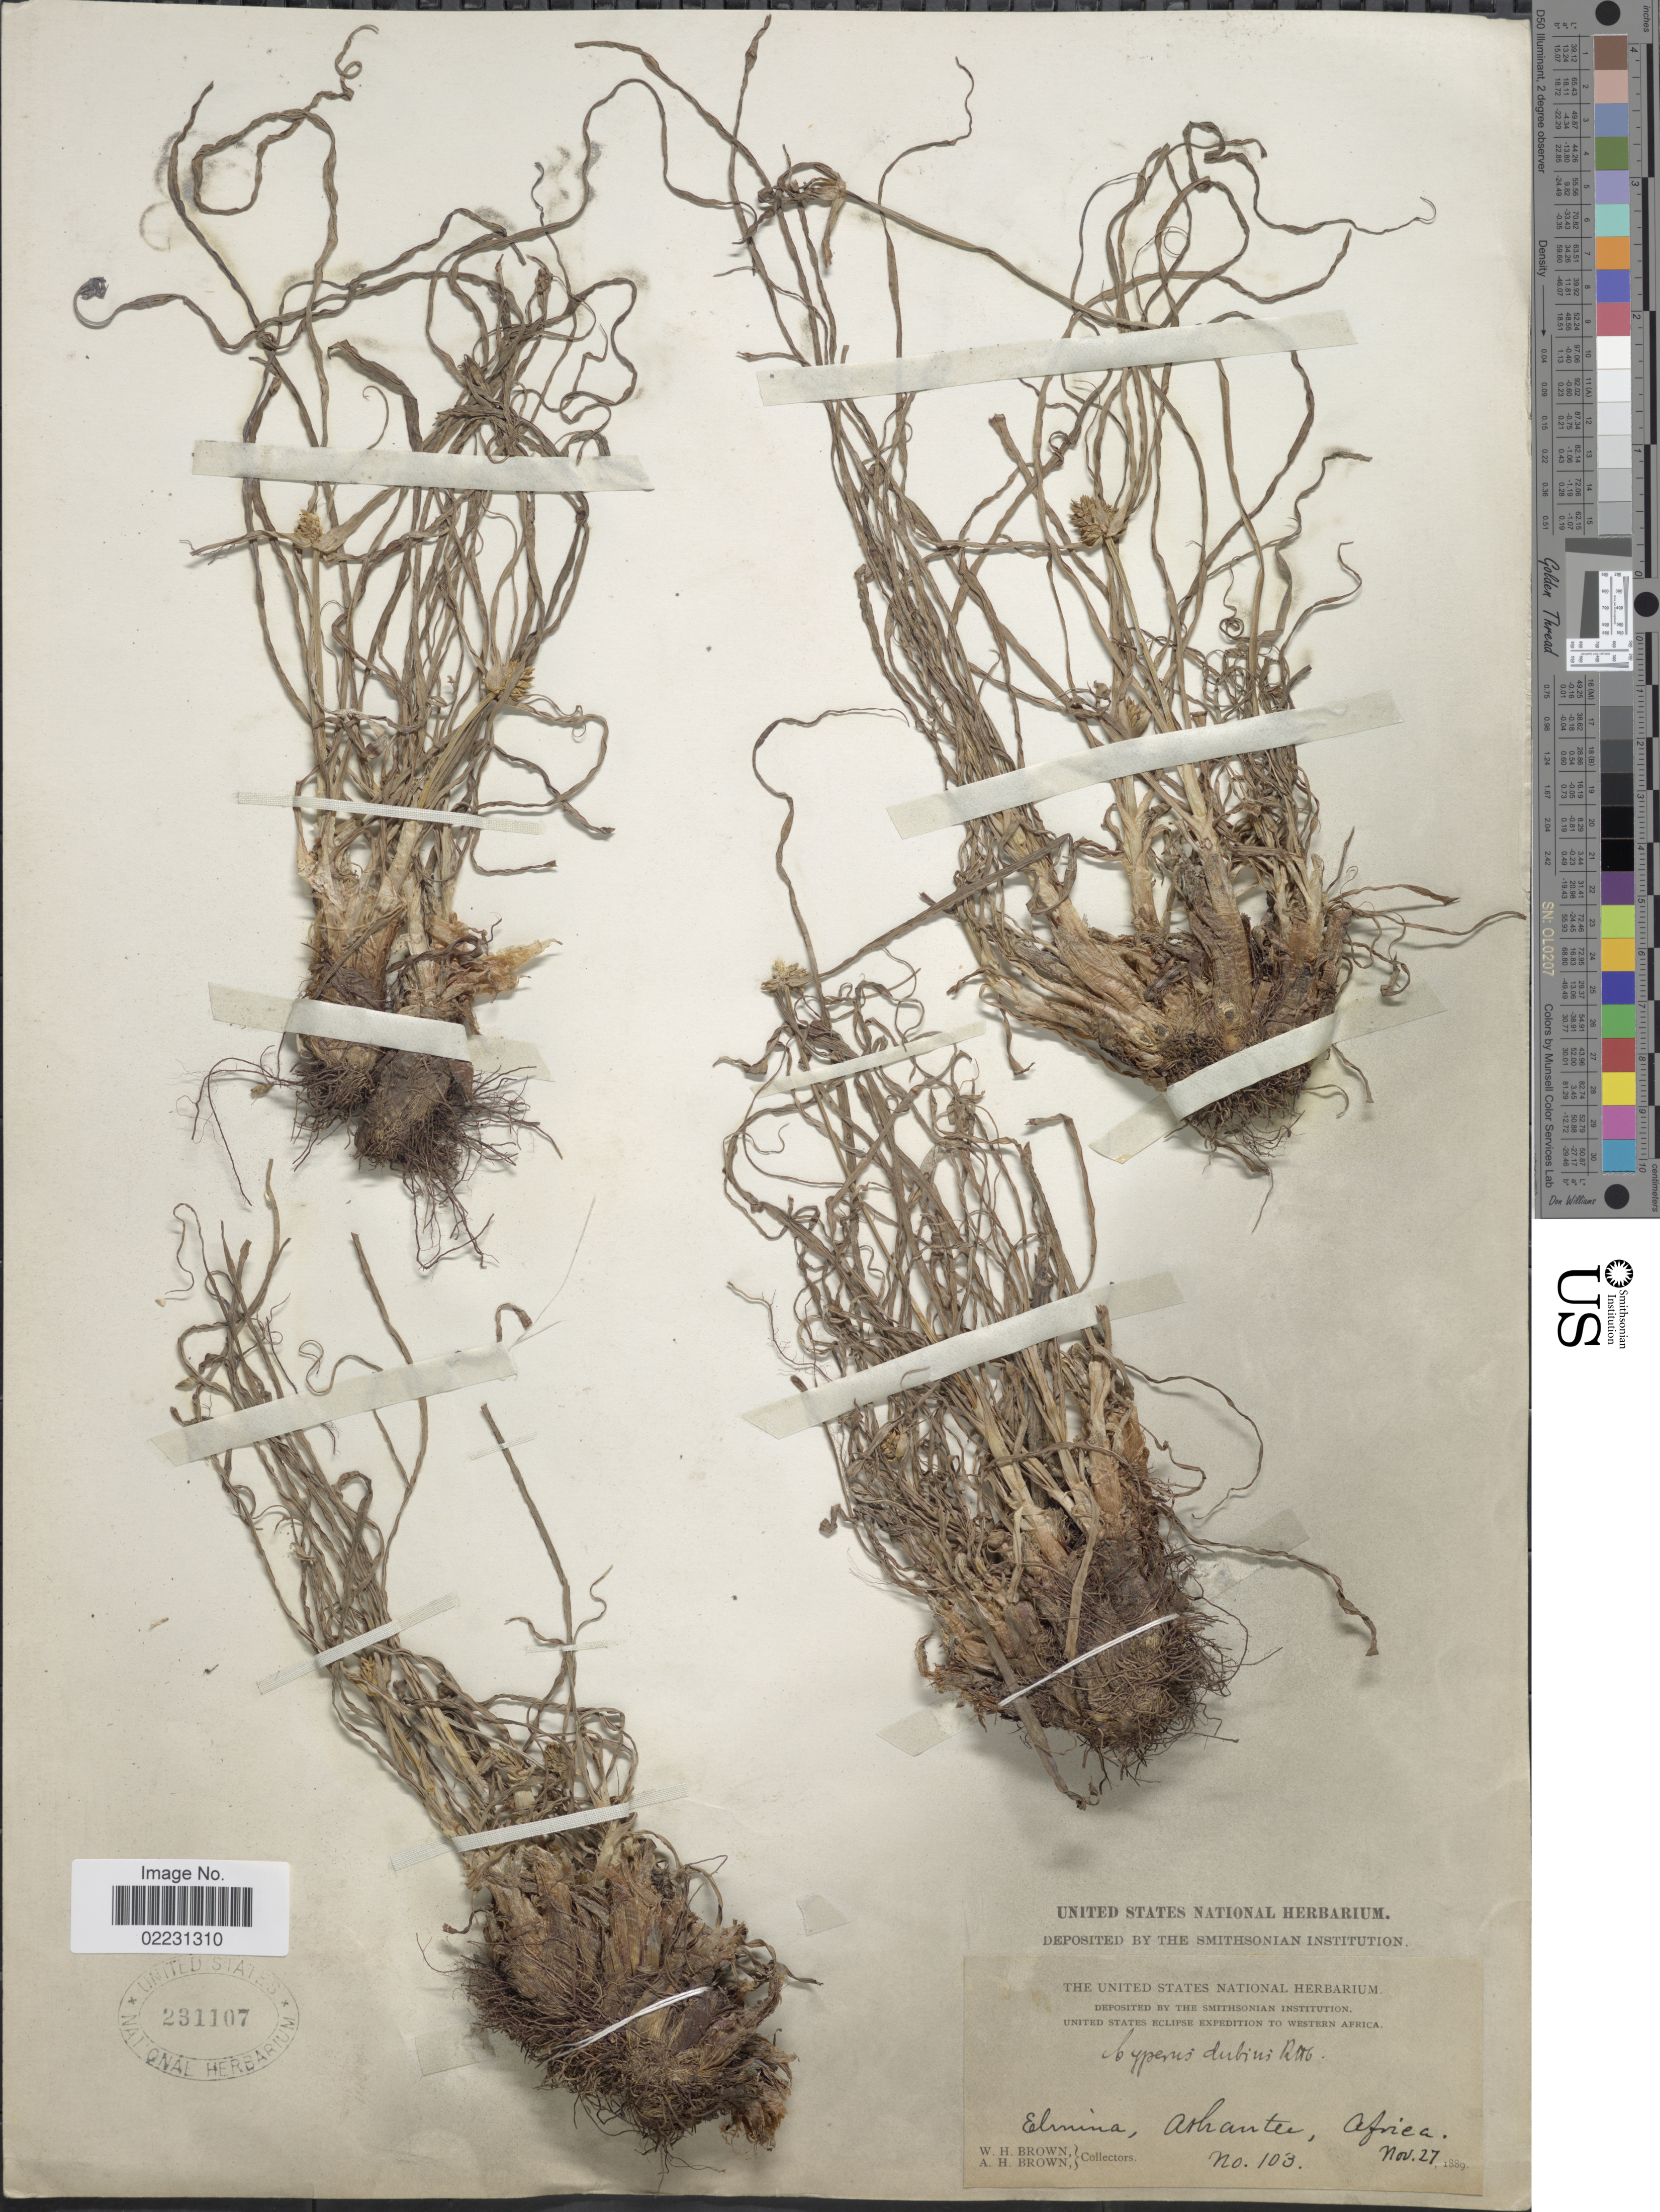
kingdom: Plantae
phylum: Tracheophyta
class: Liliopsida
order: Poales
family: Cyperaceae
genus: Cyperus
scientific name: Cyperus dubius Rottb. var. dubius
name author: Rottb.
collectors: W. H. Brown & A. H. Brown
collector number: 103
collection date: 1889-11-27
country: Ghana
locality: Western Africa. Elmina, Aschantee, Africa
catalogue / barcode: US 231107